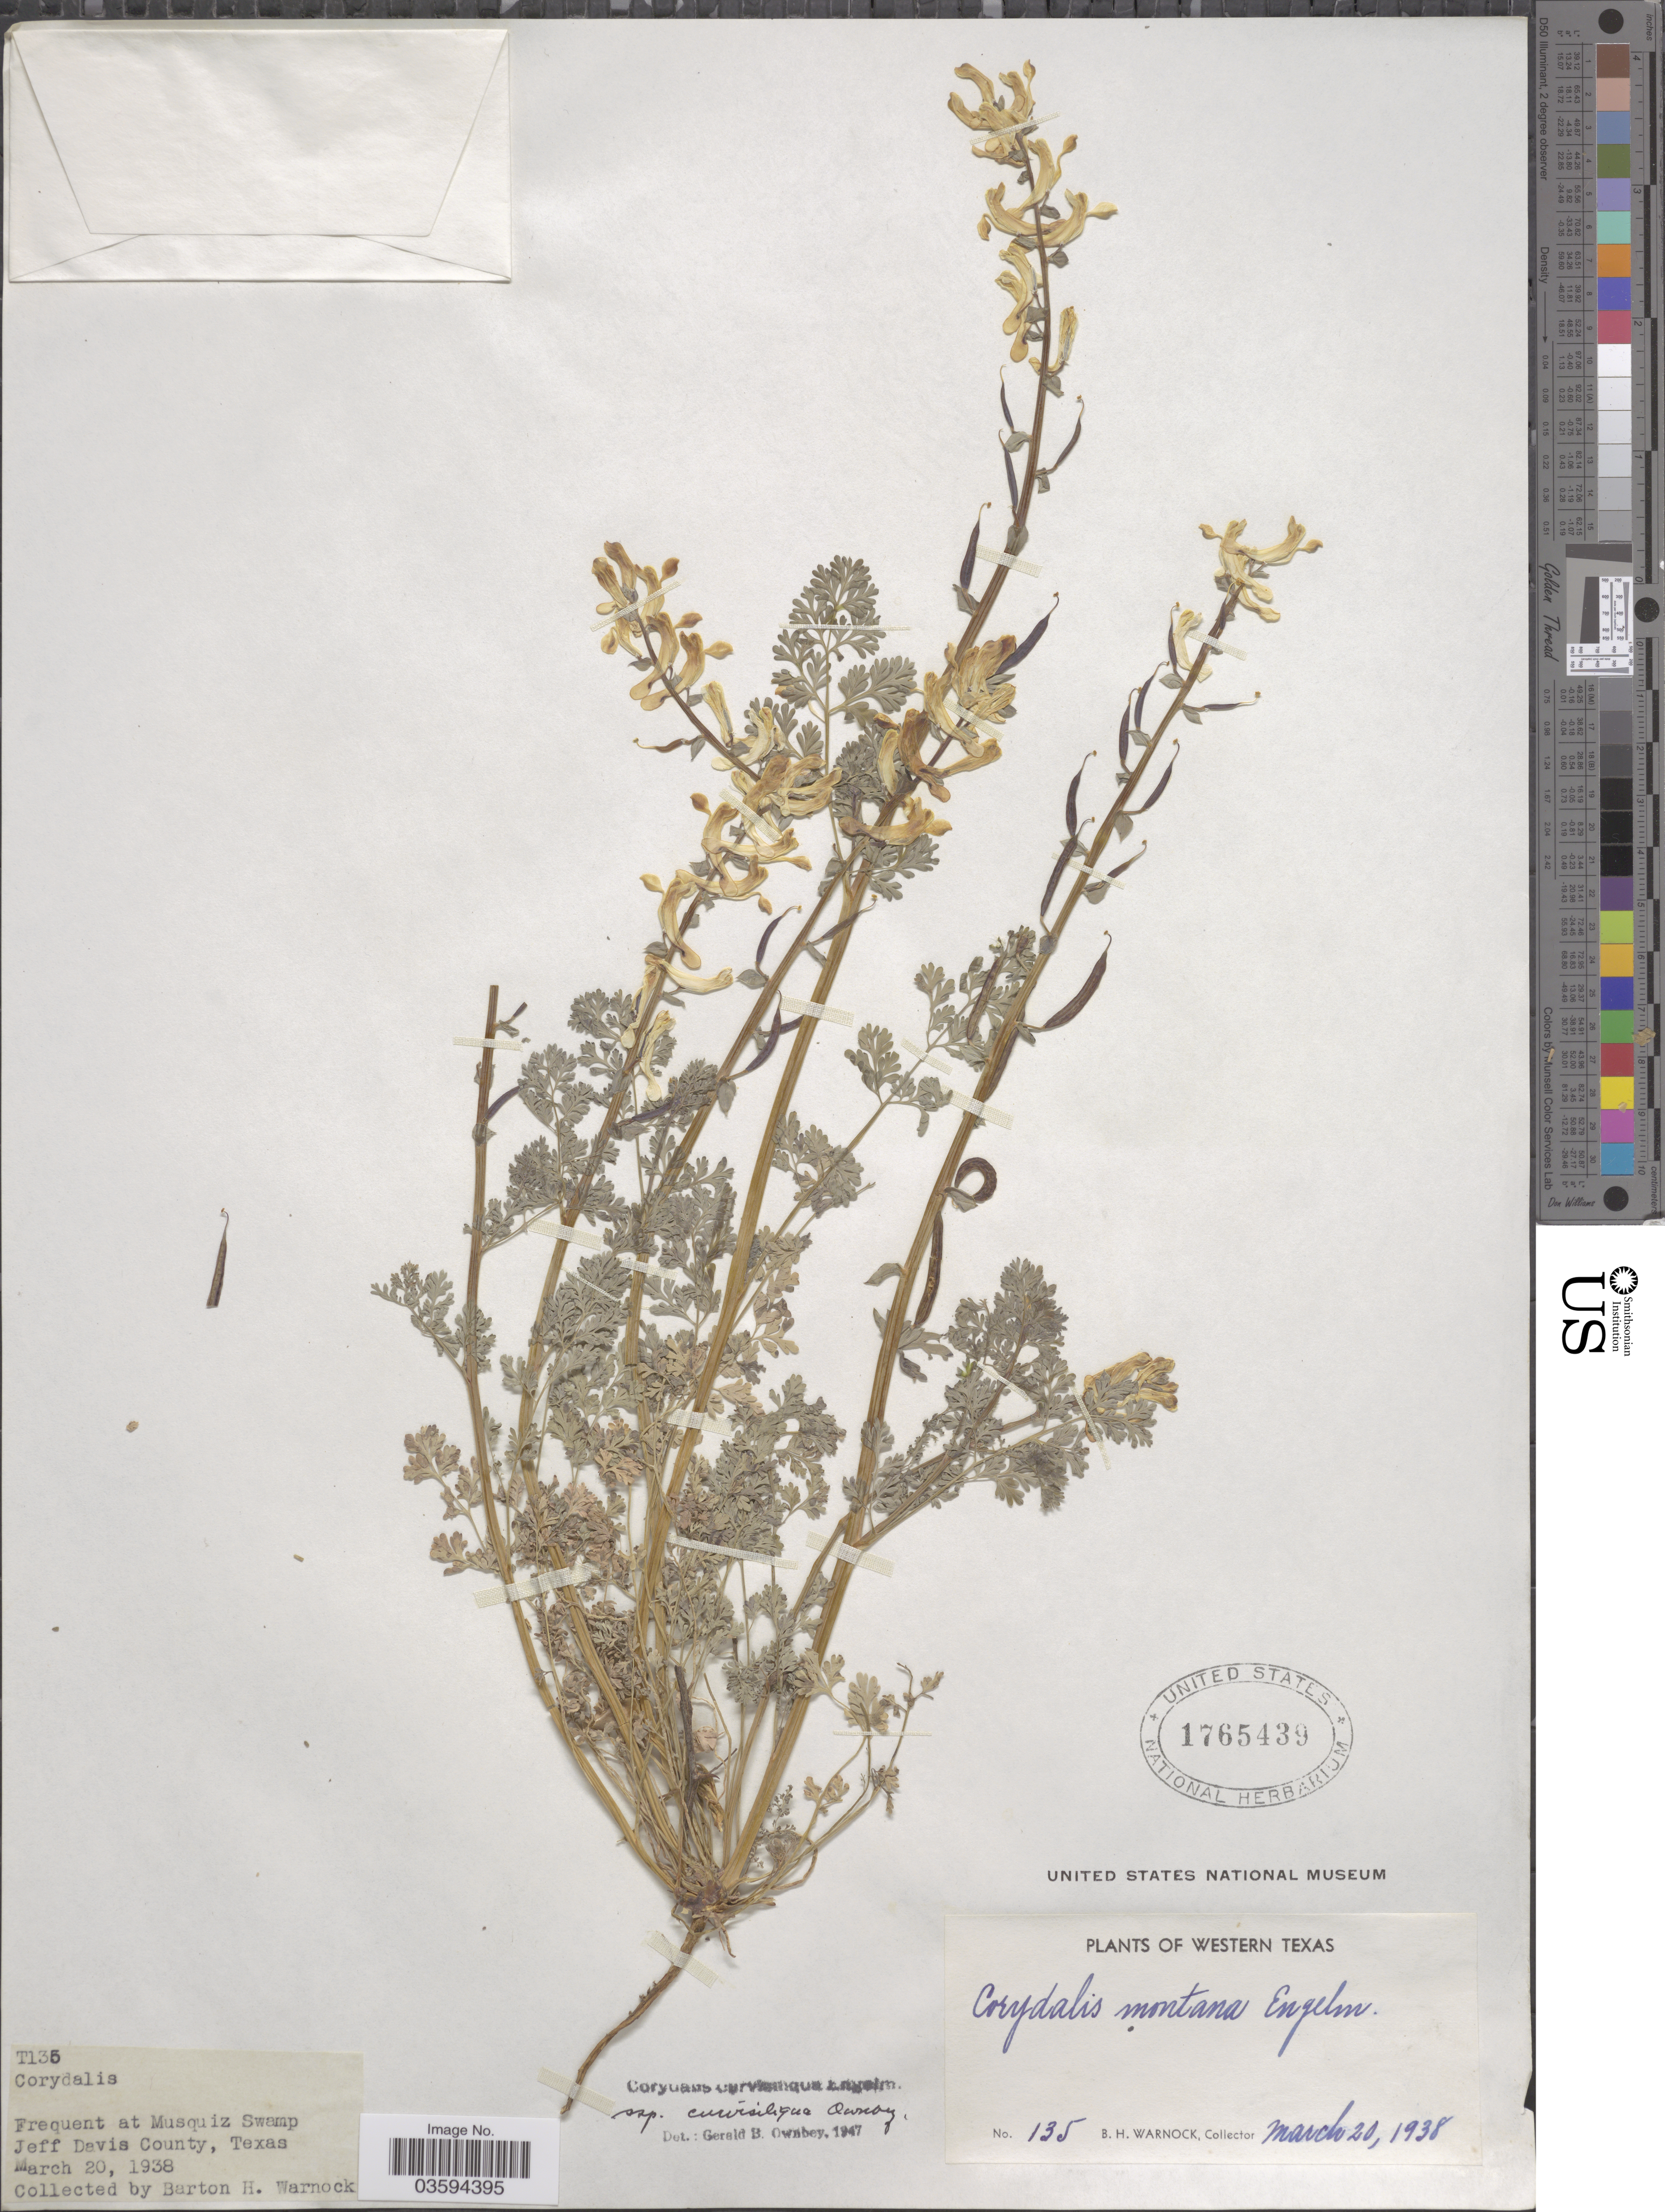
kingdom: Plantae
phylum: Tracheophyta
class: Magnoliopsida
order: Ranunculales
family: Papaveraceae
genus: Corydalis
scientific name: Corydalis curvisiliqua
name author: (A. Gray) Engelm. ex A. Gray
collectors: B. H. Warnock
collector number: T135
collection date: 1938-03-20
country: United States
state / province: Texas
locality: Western Texas. Musquiz Swamp Jeff Davis County.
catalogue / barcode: US 1765439